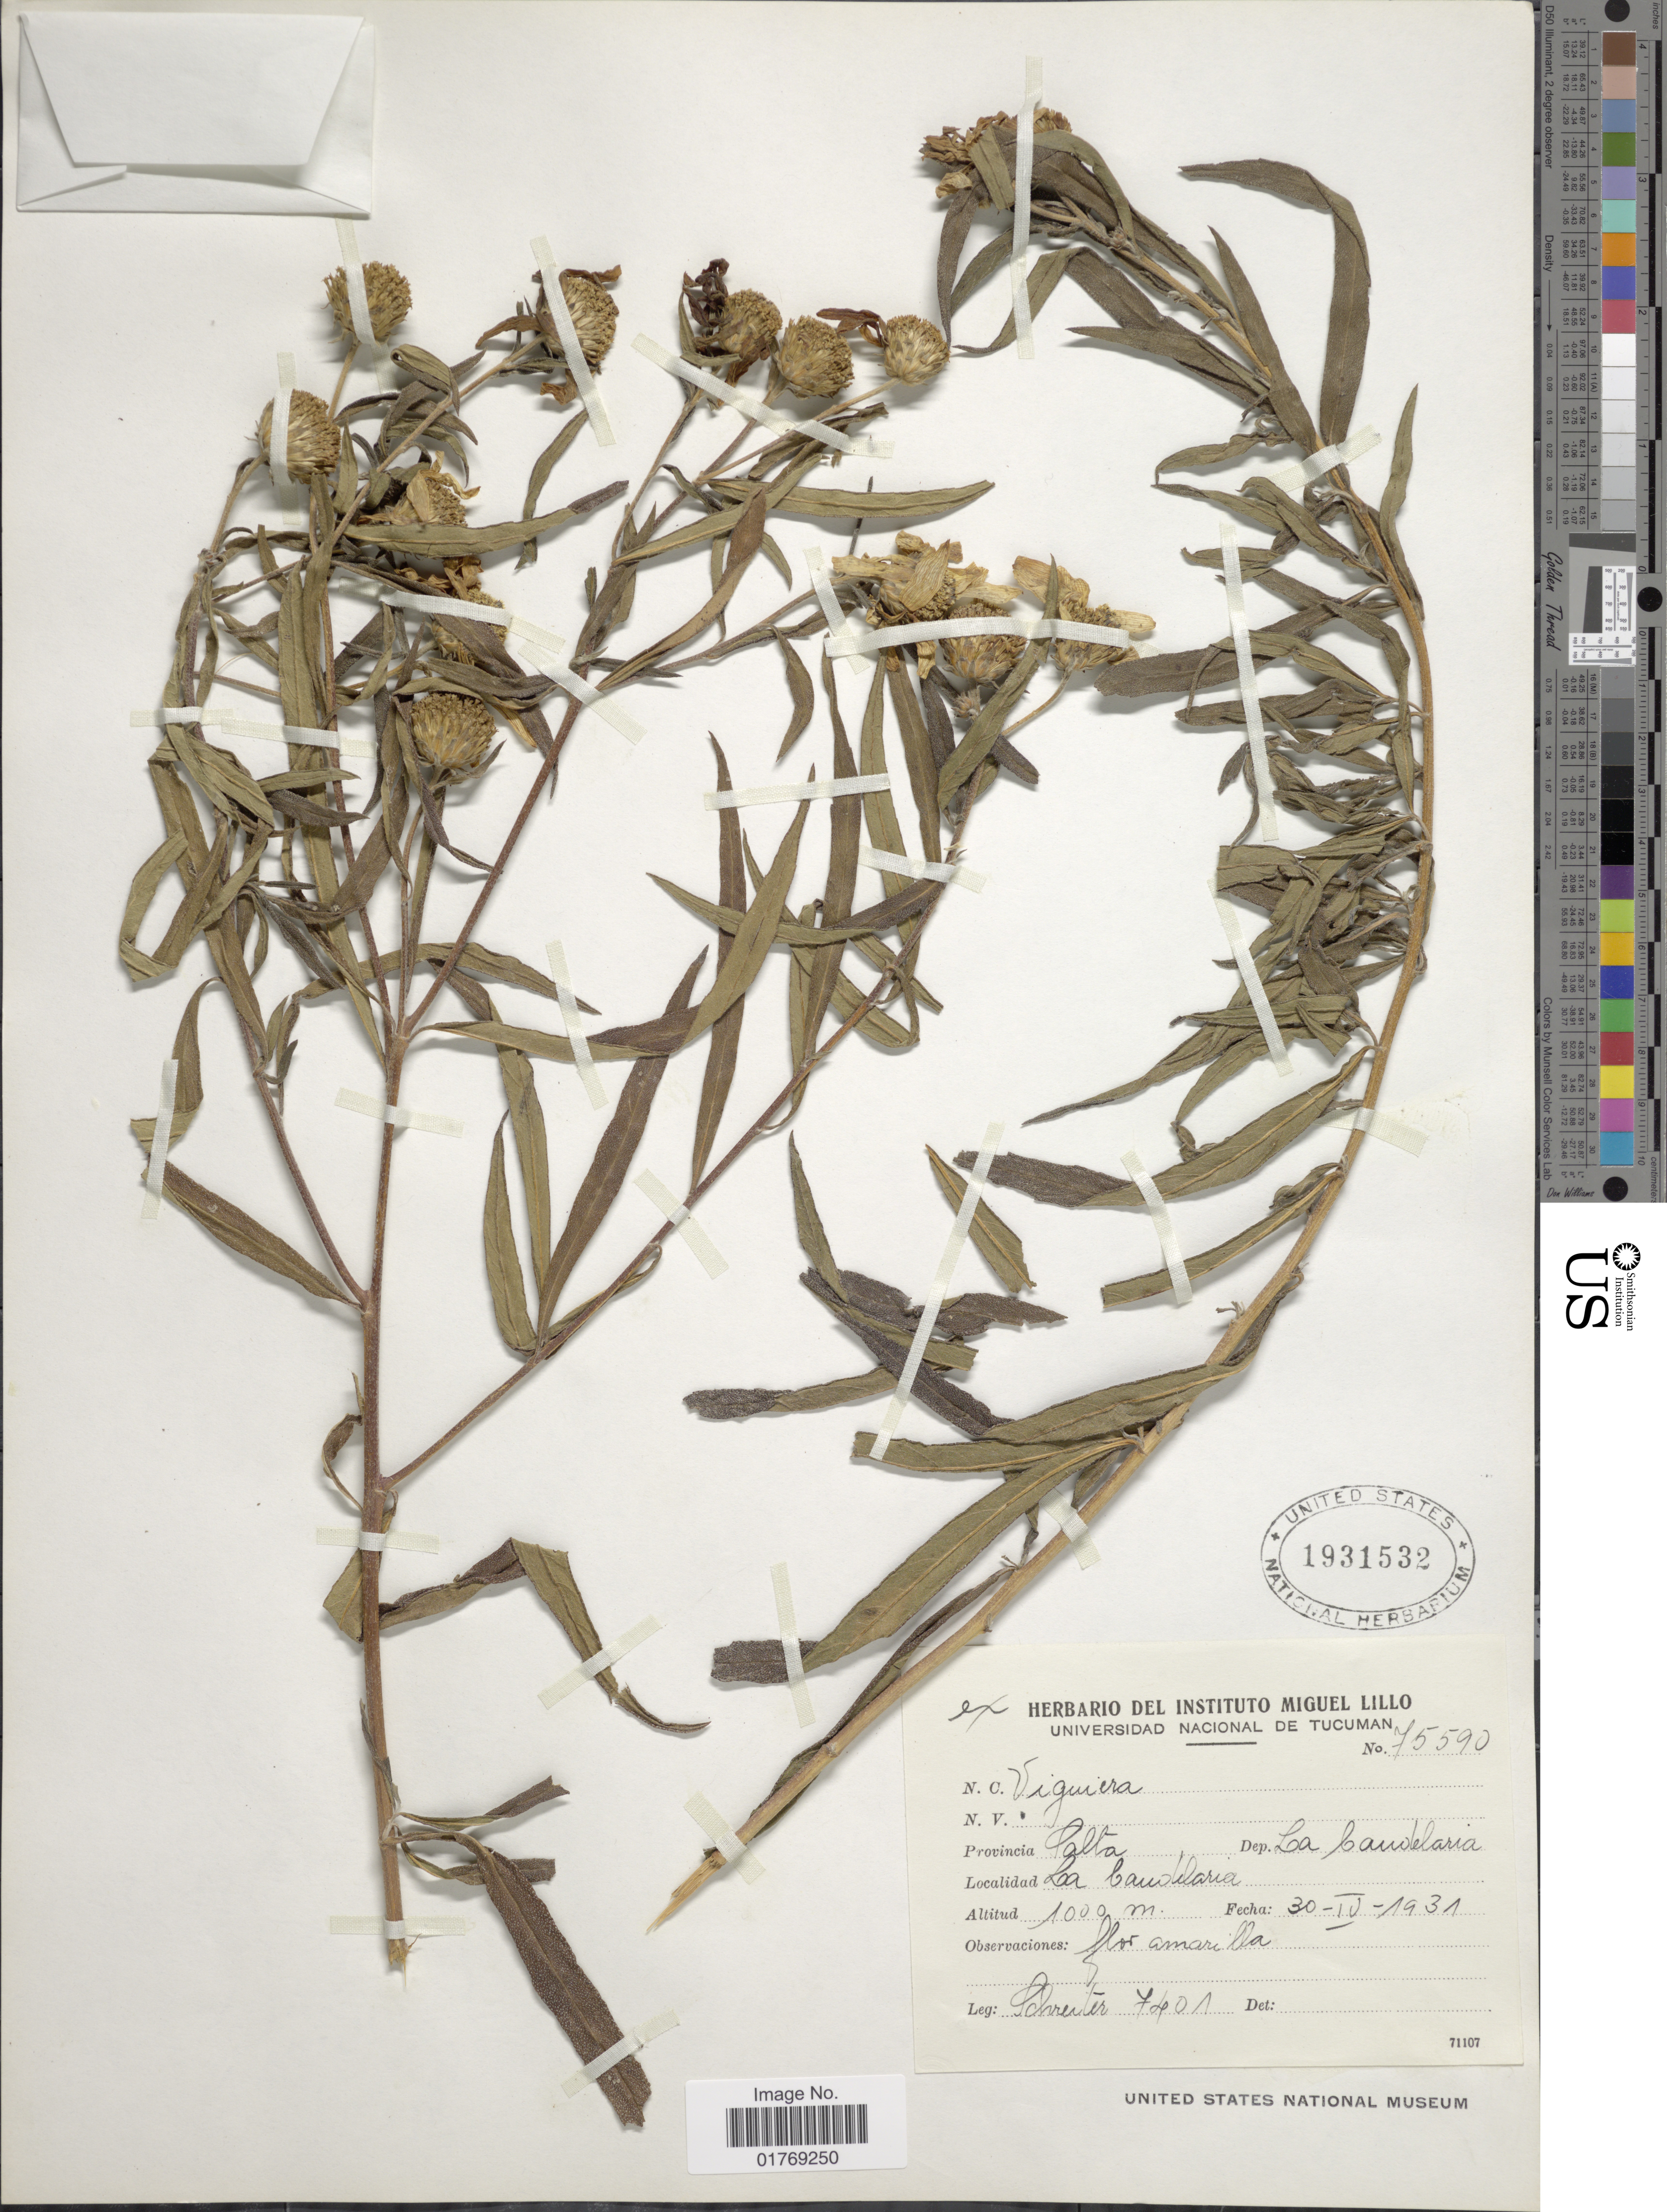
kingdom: Plantae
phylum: Tracheophyta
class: Magnoliopsida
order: Asterales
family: Asteraceae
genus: Viguiera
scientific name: Viguiera sp.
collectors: -. Schreiter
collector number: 7401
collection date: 1931-04-30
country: Argentina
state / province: Salta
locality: Provincia Salta. Dep. La Candelaria. La Candelaria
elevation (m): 1000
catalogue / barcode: US 1931532